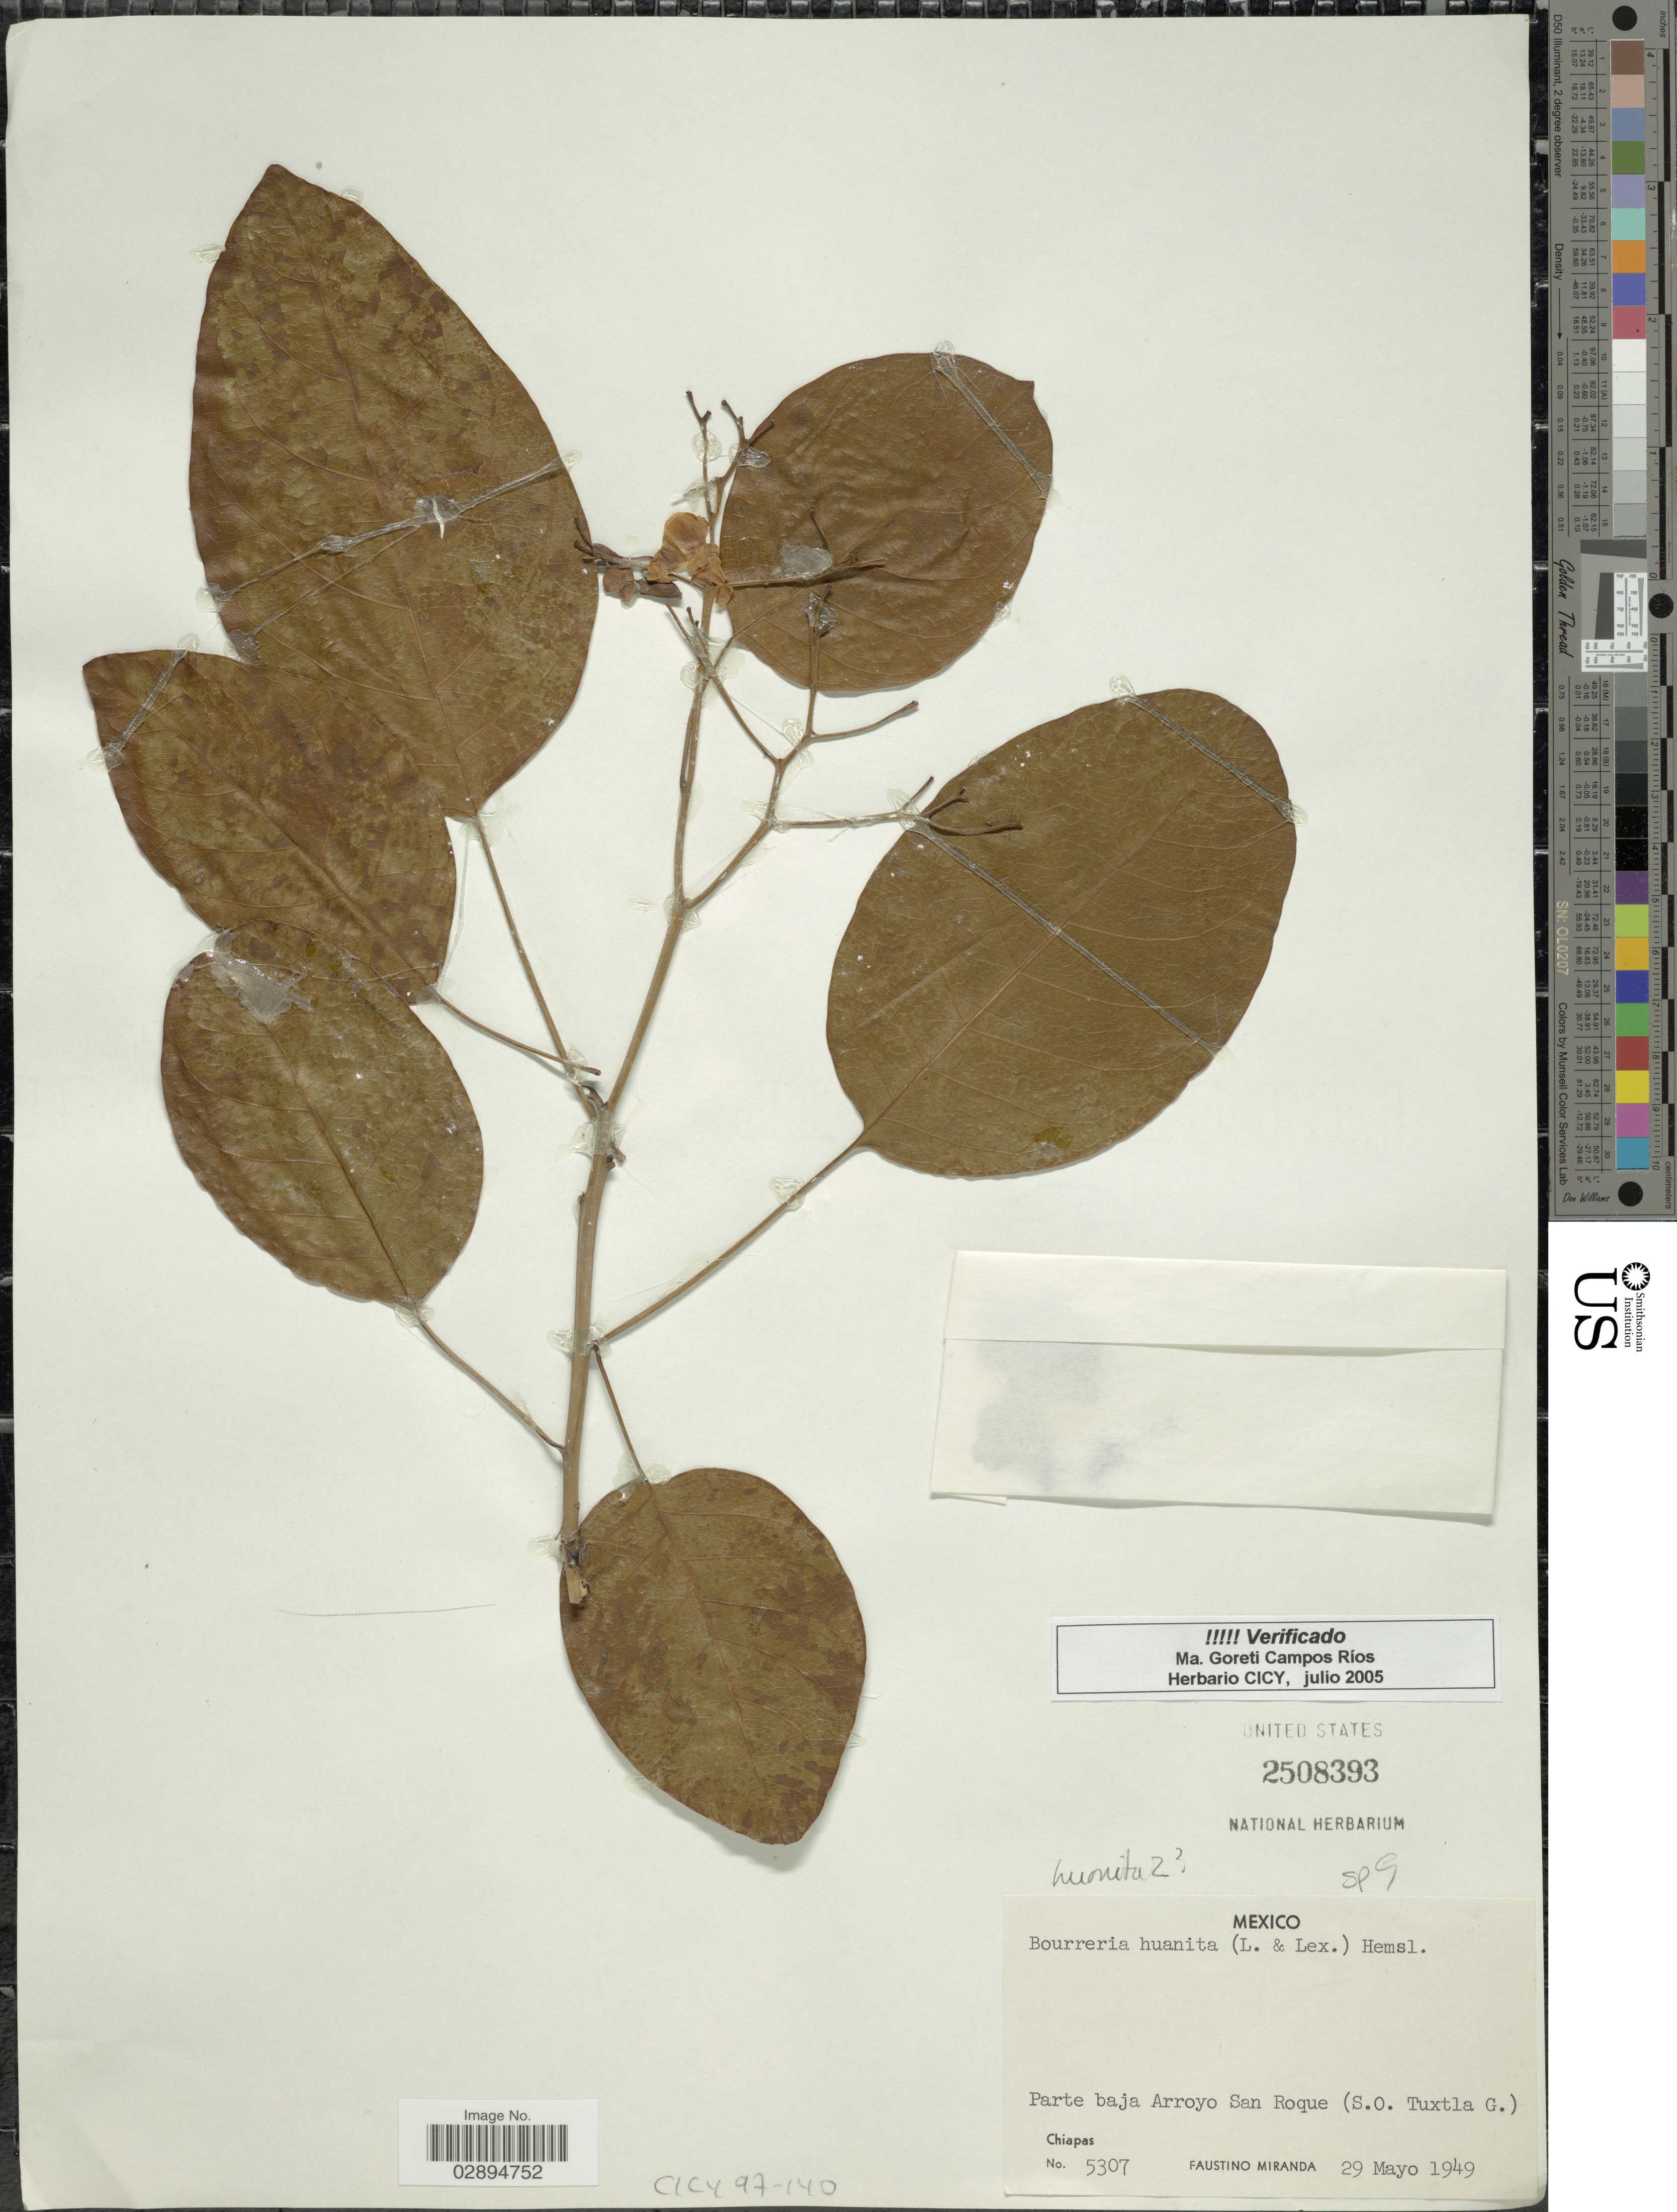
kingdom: Plantae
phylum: Tracheophyta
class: Magnoliopsida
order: Boraginales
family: Ehretiaceae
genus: Bourreria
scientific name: Bourreria huanita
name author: (Lex.) Hemsl.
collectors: F. Miranda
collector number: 5307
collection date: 1949-05-29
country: Mexico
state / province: Chiapas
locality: Parte baja Arroyo San Roque. (S. O. Tuxtla G.)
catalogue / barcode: US 2508393